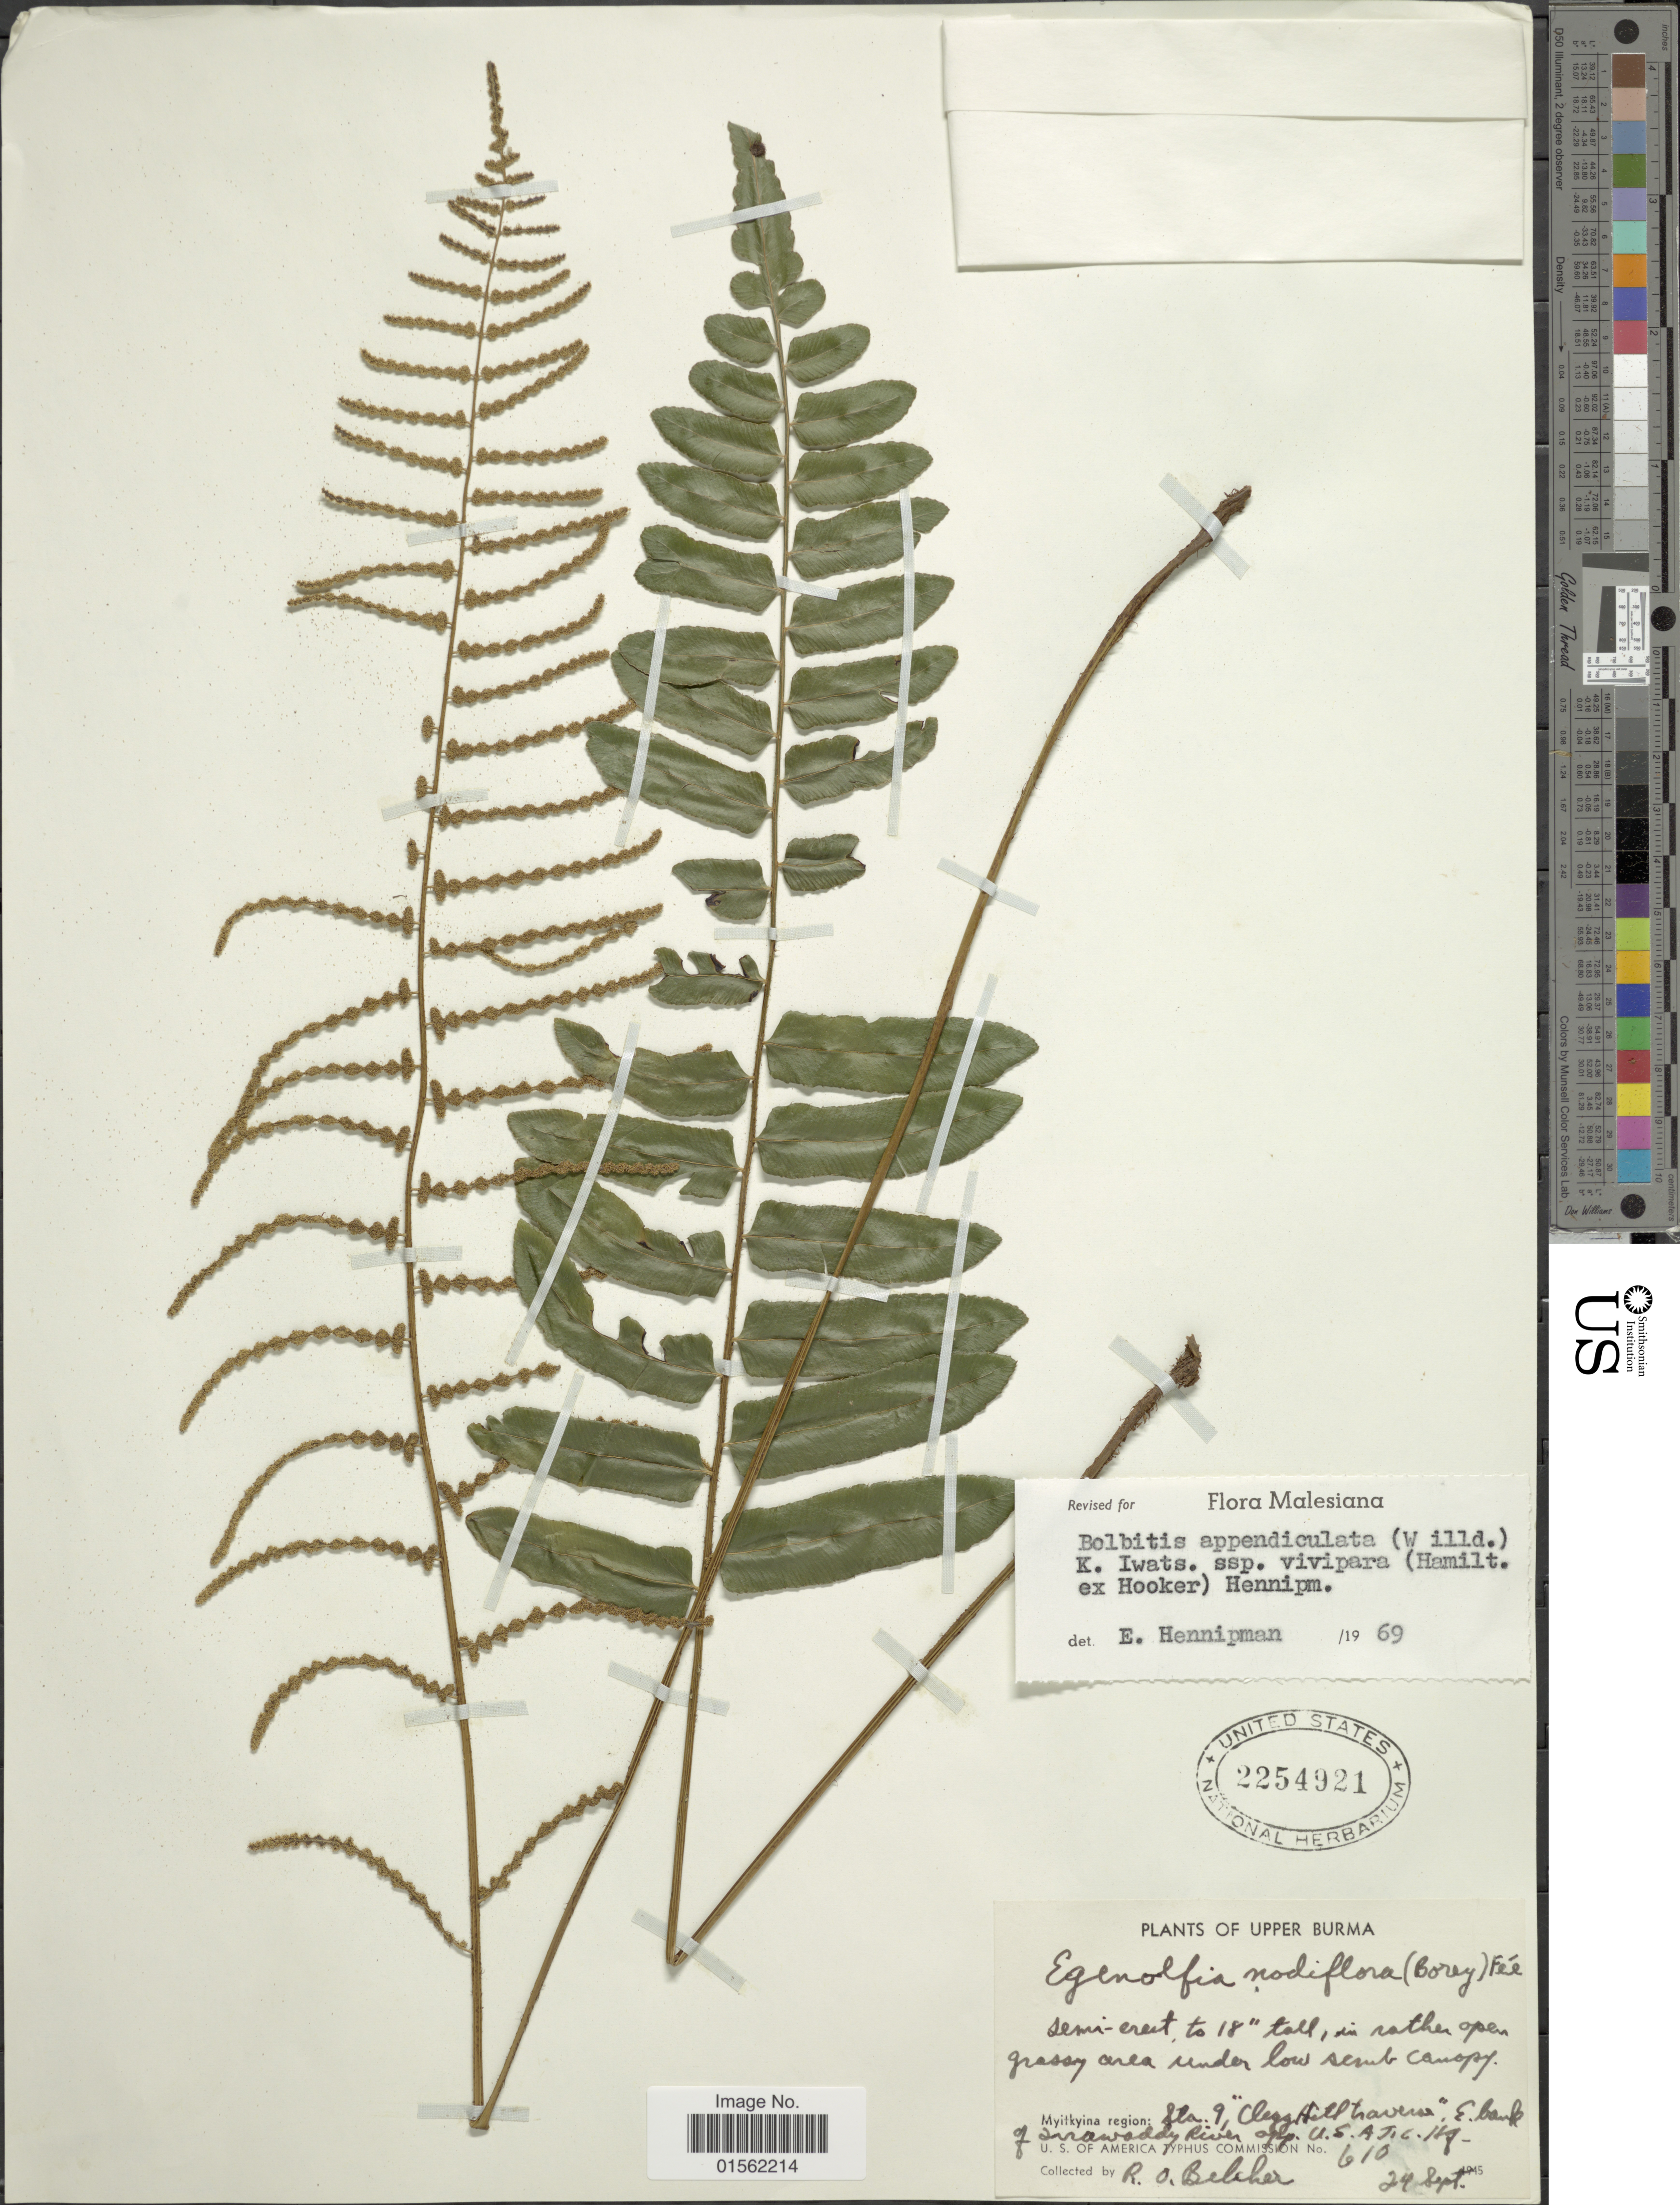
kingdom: Plantae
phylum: Tracheophyta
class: Polypodiopsida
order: Polypodiales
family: Dryopteridaceae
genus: Bolbitis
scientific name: Bolbitis appendiculata subsp. vivipara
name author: (Buch.-Ham. ex Hook.) Hennipman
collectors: R. Belcher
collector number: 610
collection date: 1915-09-24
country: Myanmar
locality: Upper Burma, Myitkyina region: Sta 9, "Clegg Hill travers", E. bank of sirawaddy River, opp U.S.A. [interpreted]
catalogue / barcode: US 2254921